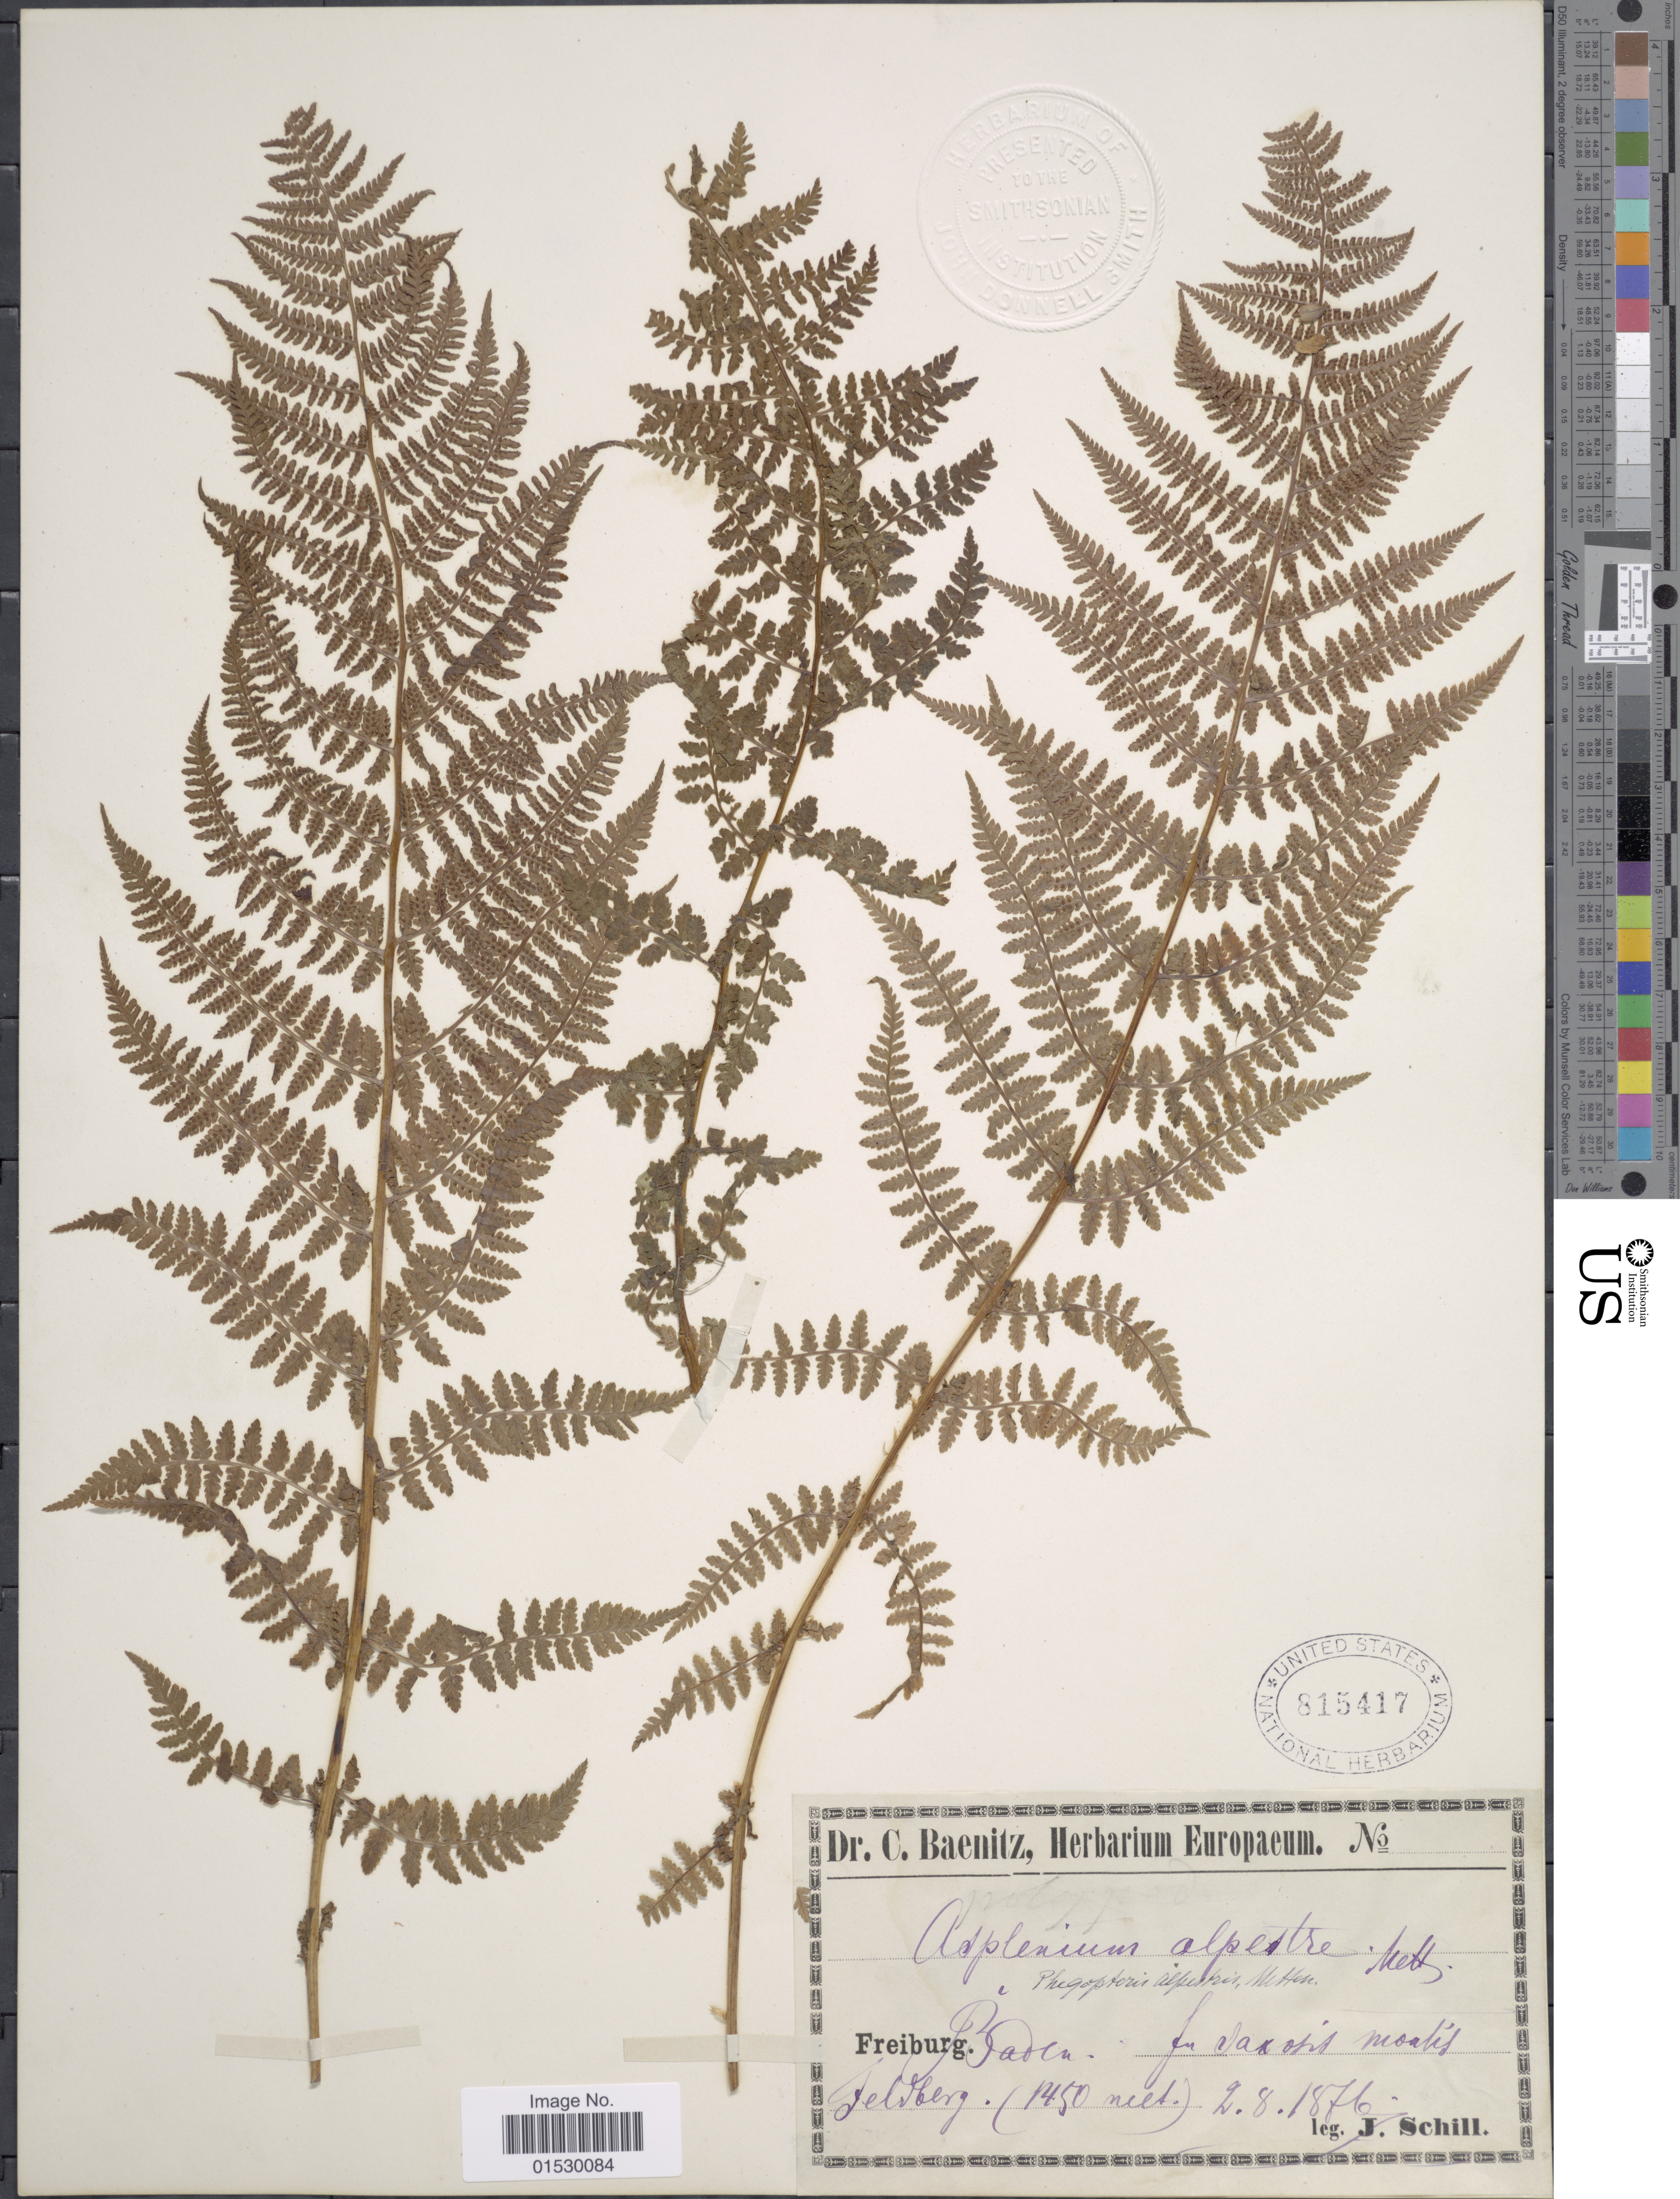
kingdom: Plantae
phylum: Tracheophyta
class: Polypodiopsida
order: Polypodiales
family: Athyriaceae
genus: Athyrium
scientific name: Athyrium alpestre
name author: (Hoppe) Rylands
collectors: J. Schill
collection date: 1876-08-02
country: Germany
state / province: Baden-Württemberg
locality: Freiburg, Baden, fr var otit mochis [interpreted]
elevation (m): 1450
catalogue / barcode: US 815417